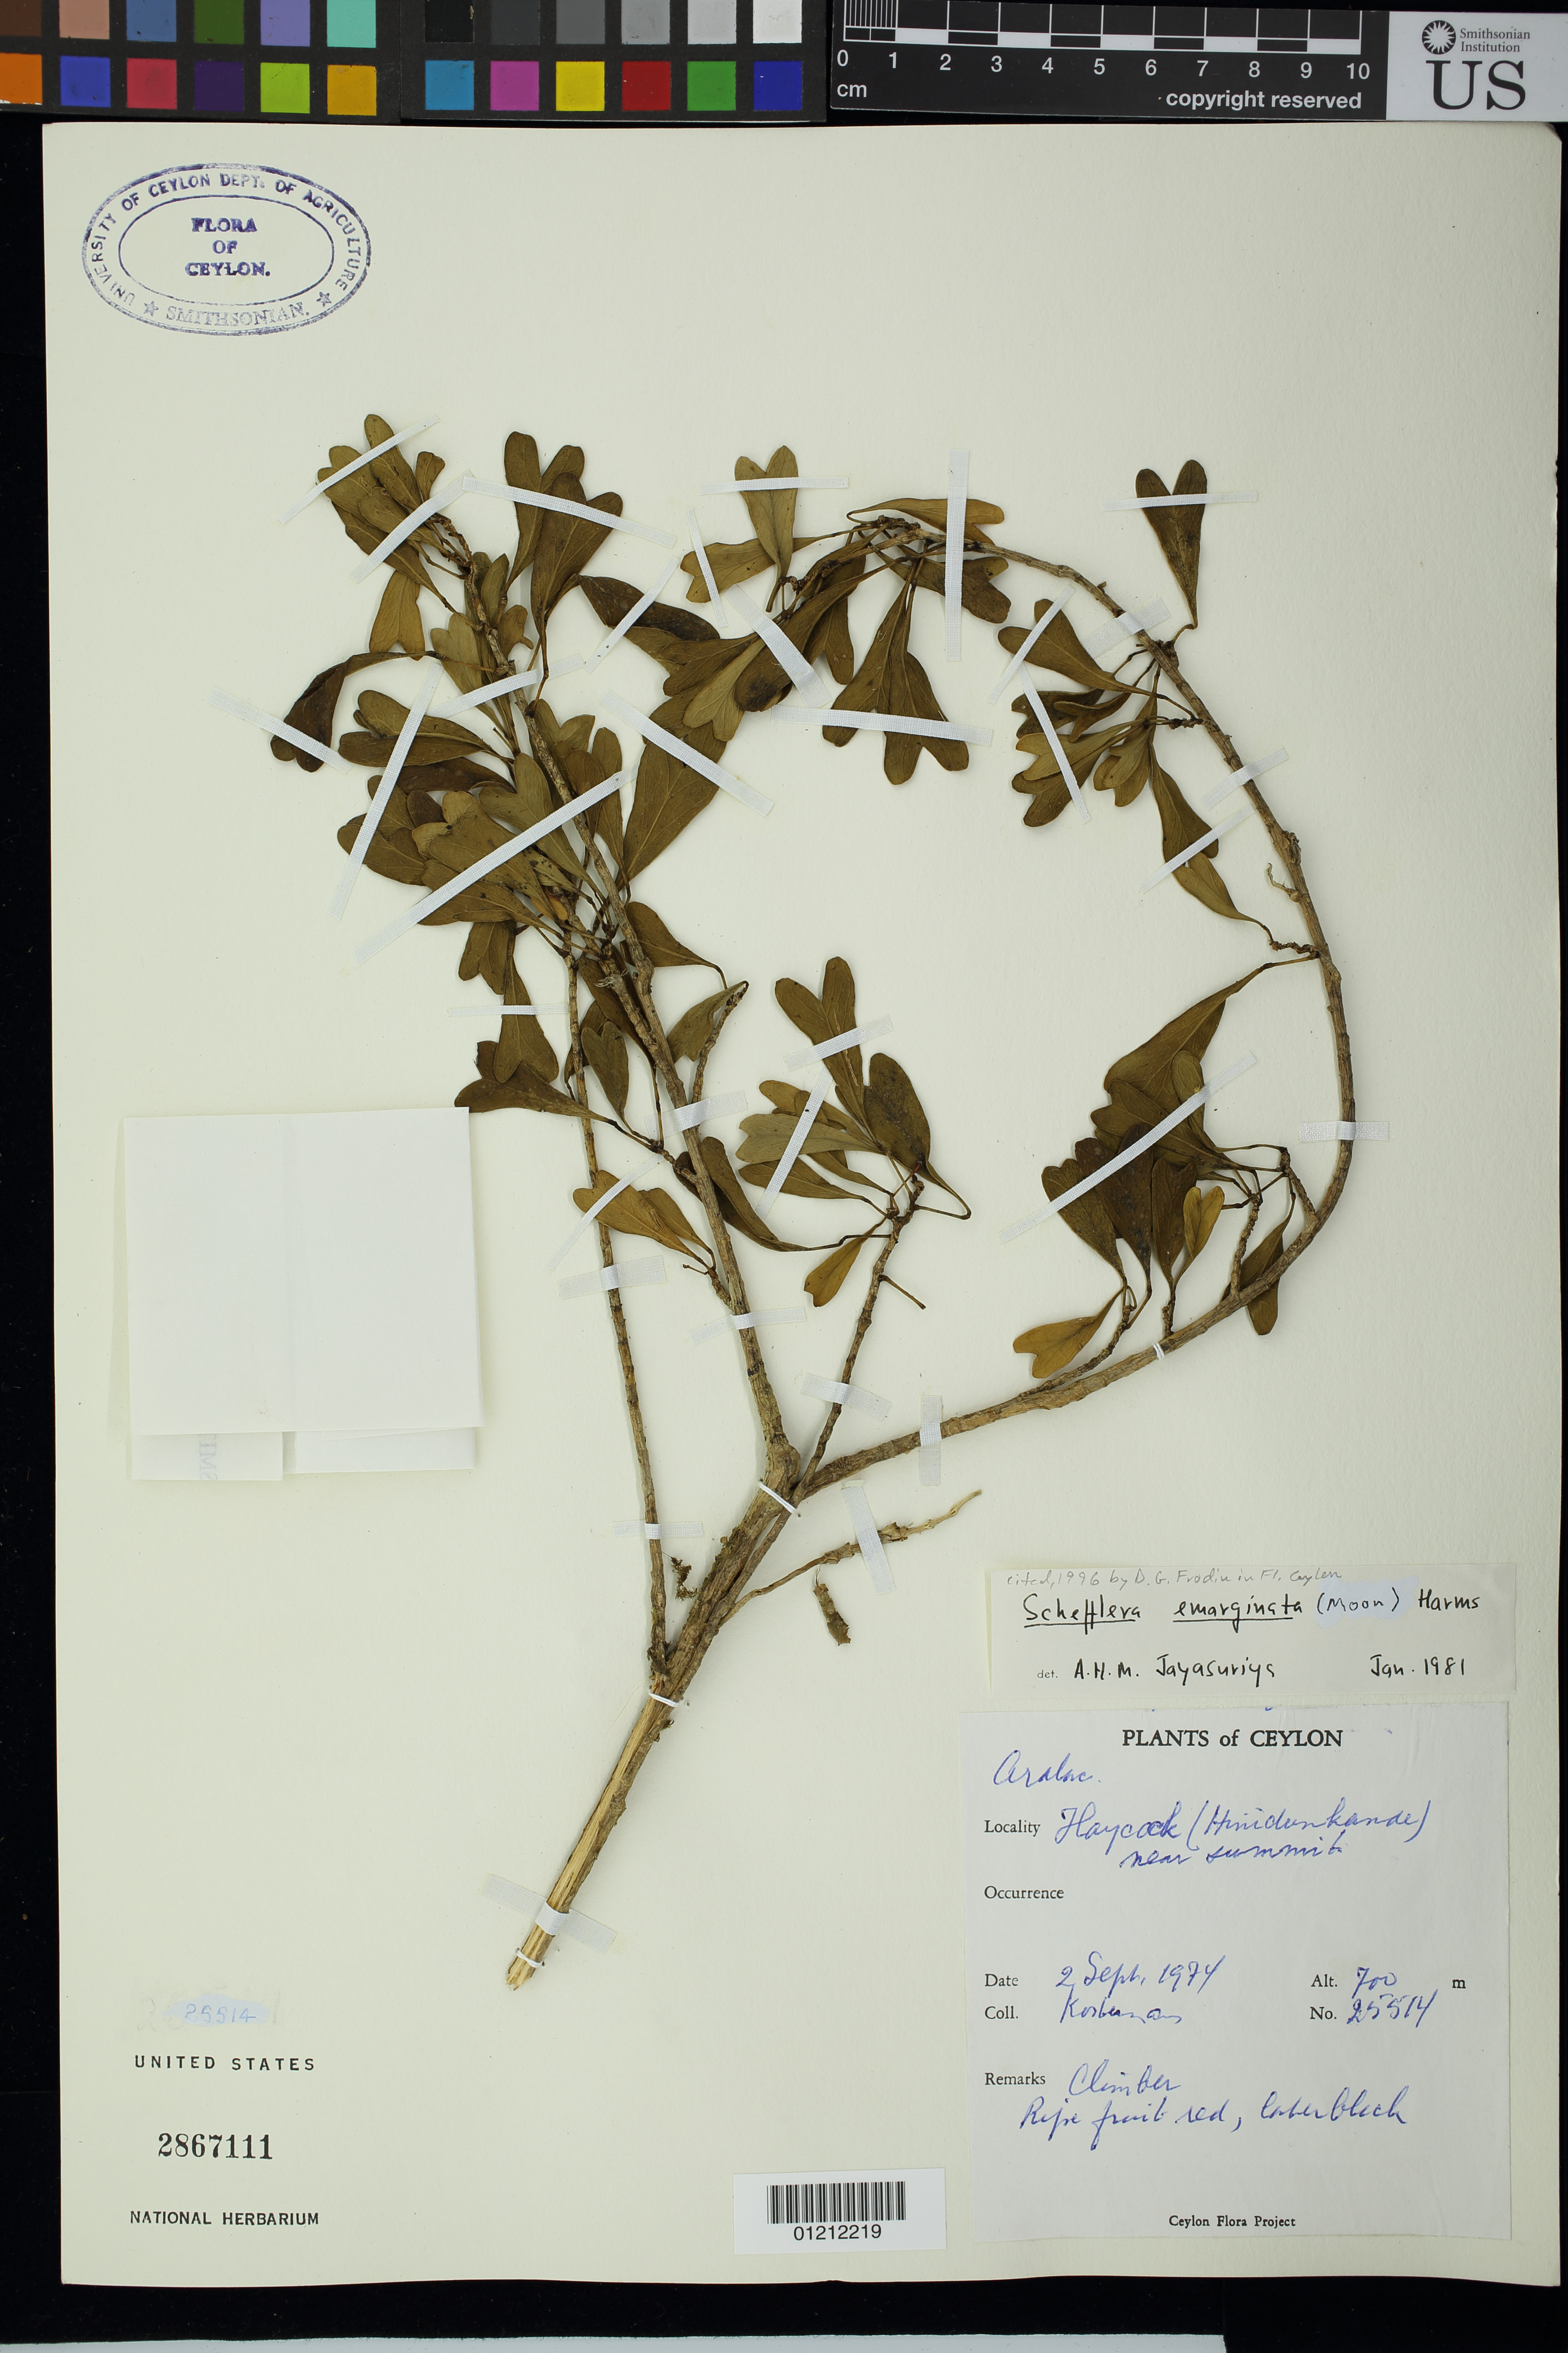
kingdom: Plantae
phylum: Tracheophyta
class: Magnoliopsida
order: Apiales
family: Araliaceae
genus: Schefflera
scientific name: Schefflera emarginata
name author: (Moon) Harms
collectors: -. Korbermans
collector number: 25514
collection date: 1974-09-02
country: Sri Lanka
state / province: Southern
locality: Haycock (Hinidunkandi) near summit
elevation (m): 700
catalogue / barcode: US 2867111